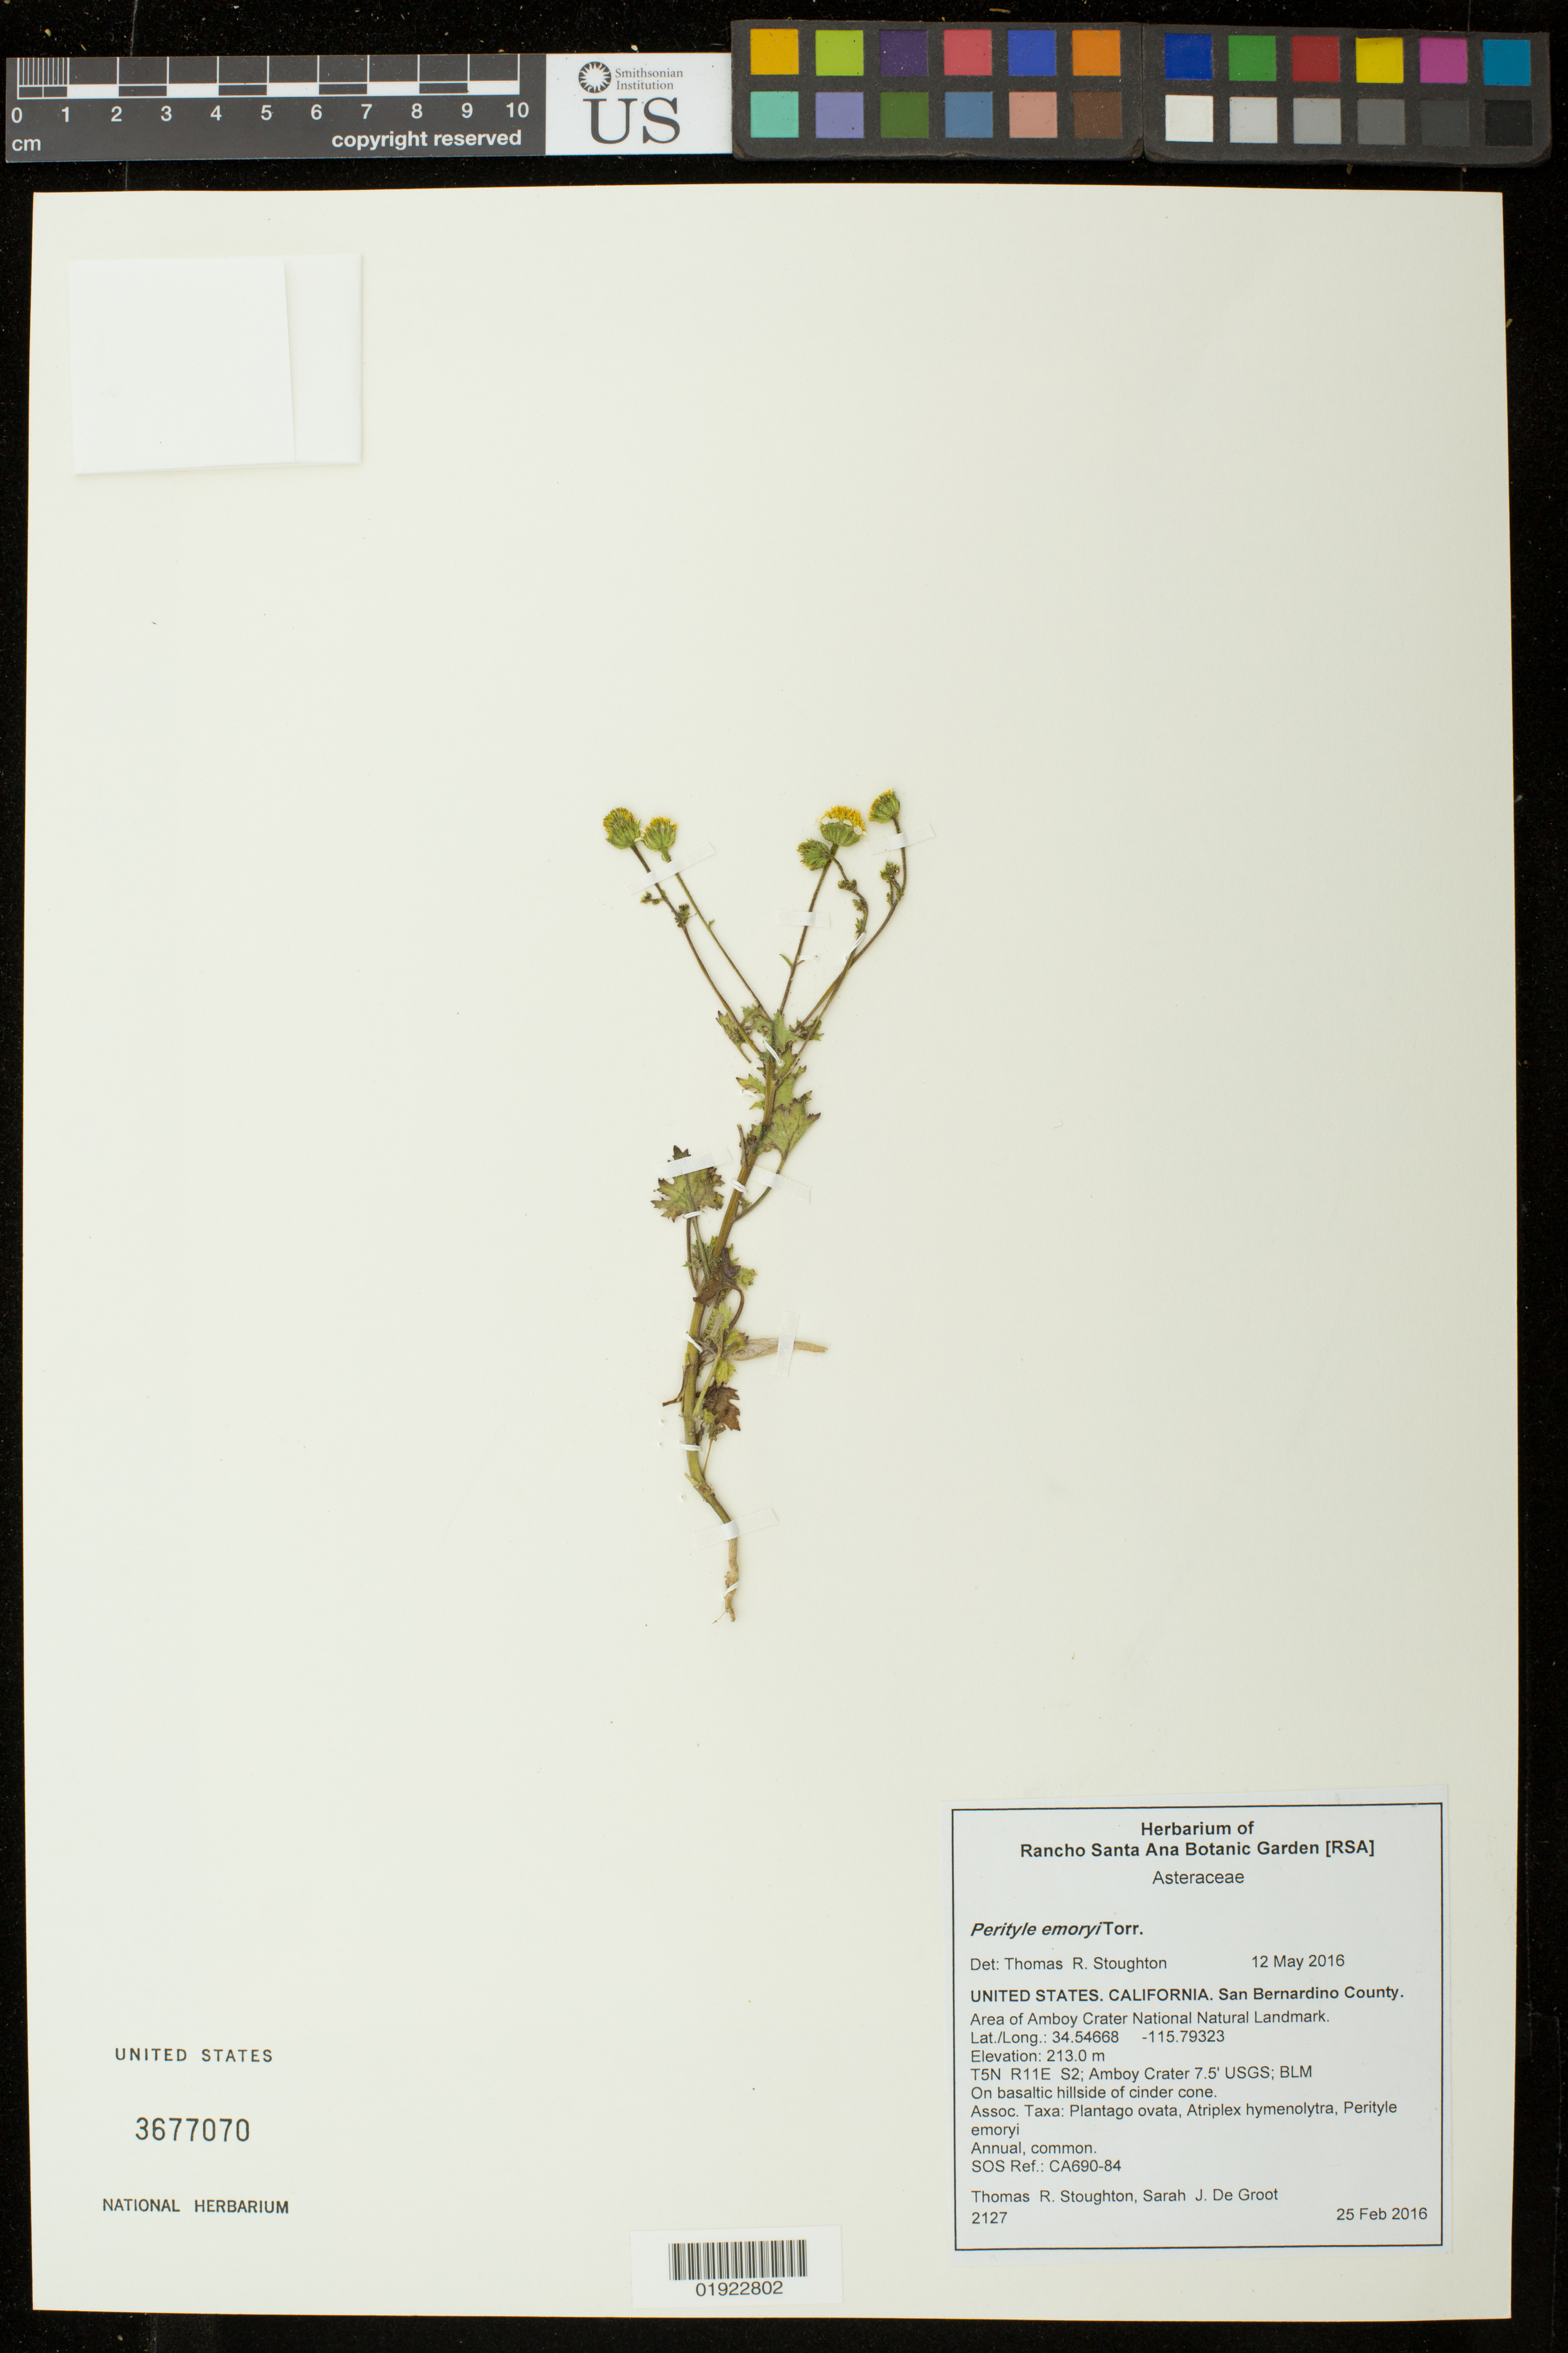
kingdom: Plantae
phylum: Tracheophyta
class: Magnoliopsida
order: Asterales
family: Asteraceae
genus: Perityle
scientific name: Perityle emoryi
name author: Torr.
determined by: Stoughton, T.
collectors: T. Stoughton & S. De Groot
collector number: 2127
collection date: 2016-02-25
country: United States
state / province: California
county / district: San Bernardino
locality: Area of Amboy Crater National Natural Landmark.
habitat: On basaltic hillside of cinder cone.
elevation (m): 213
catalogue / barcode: US 3677070